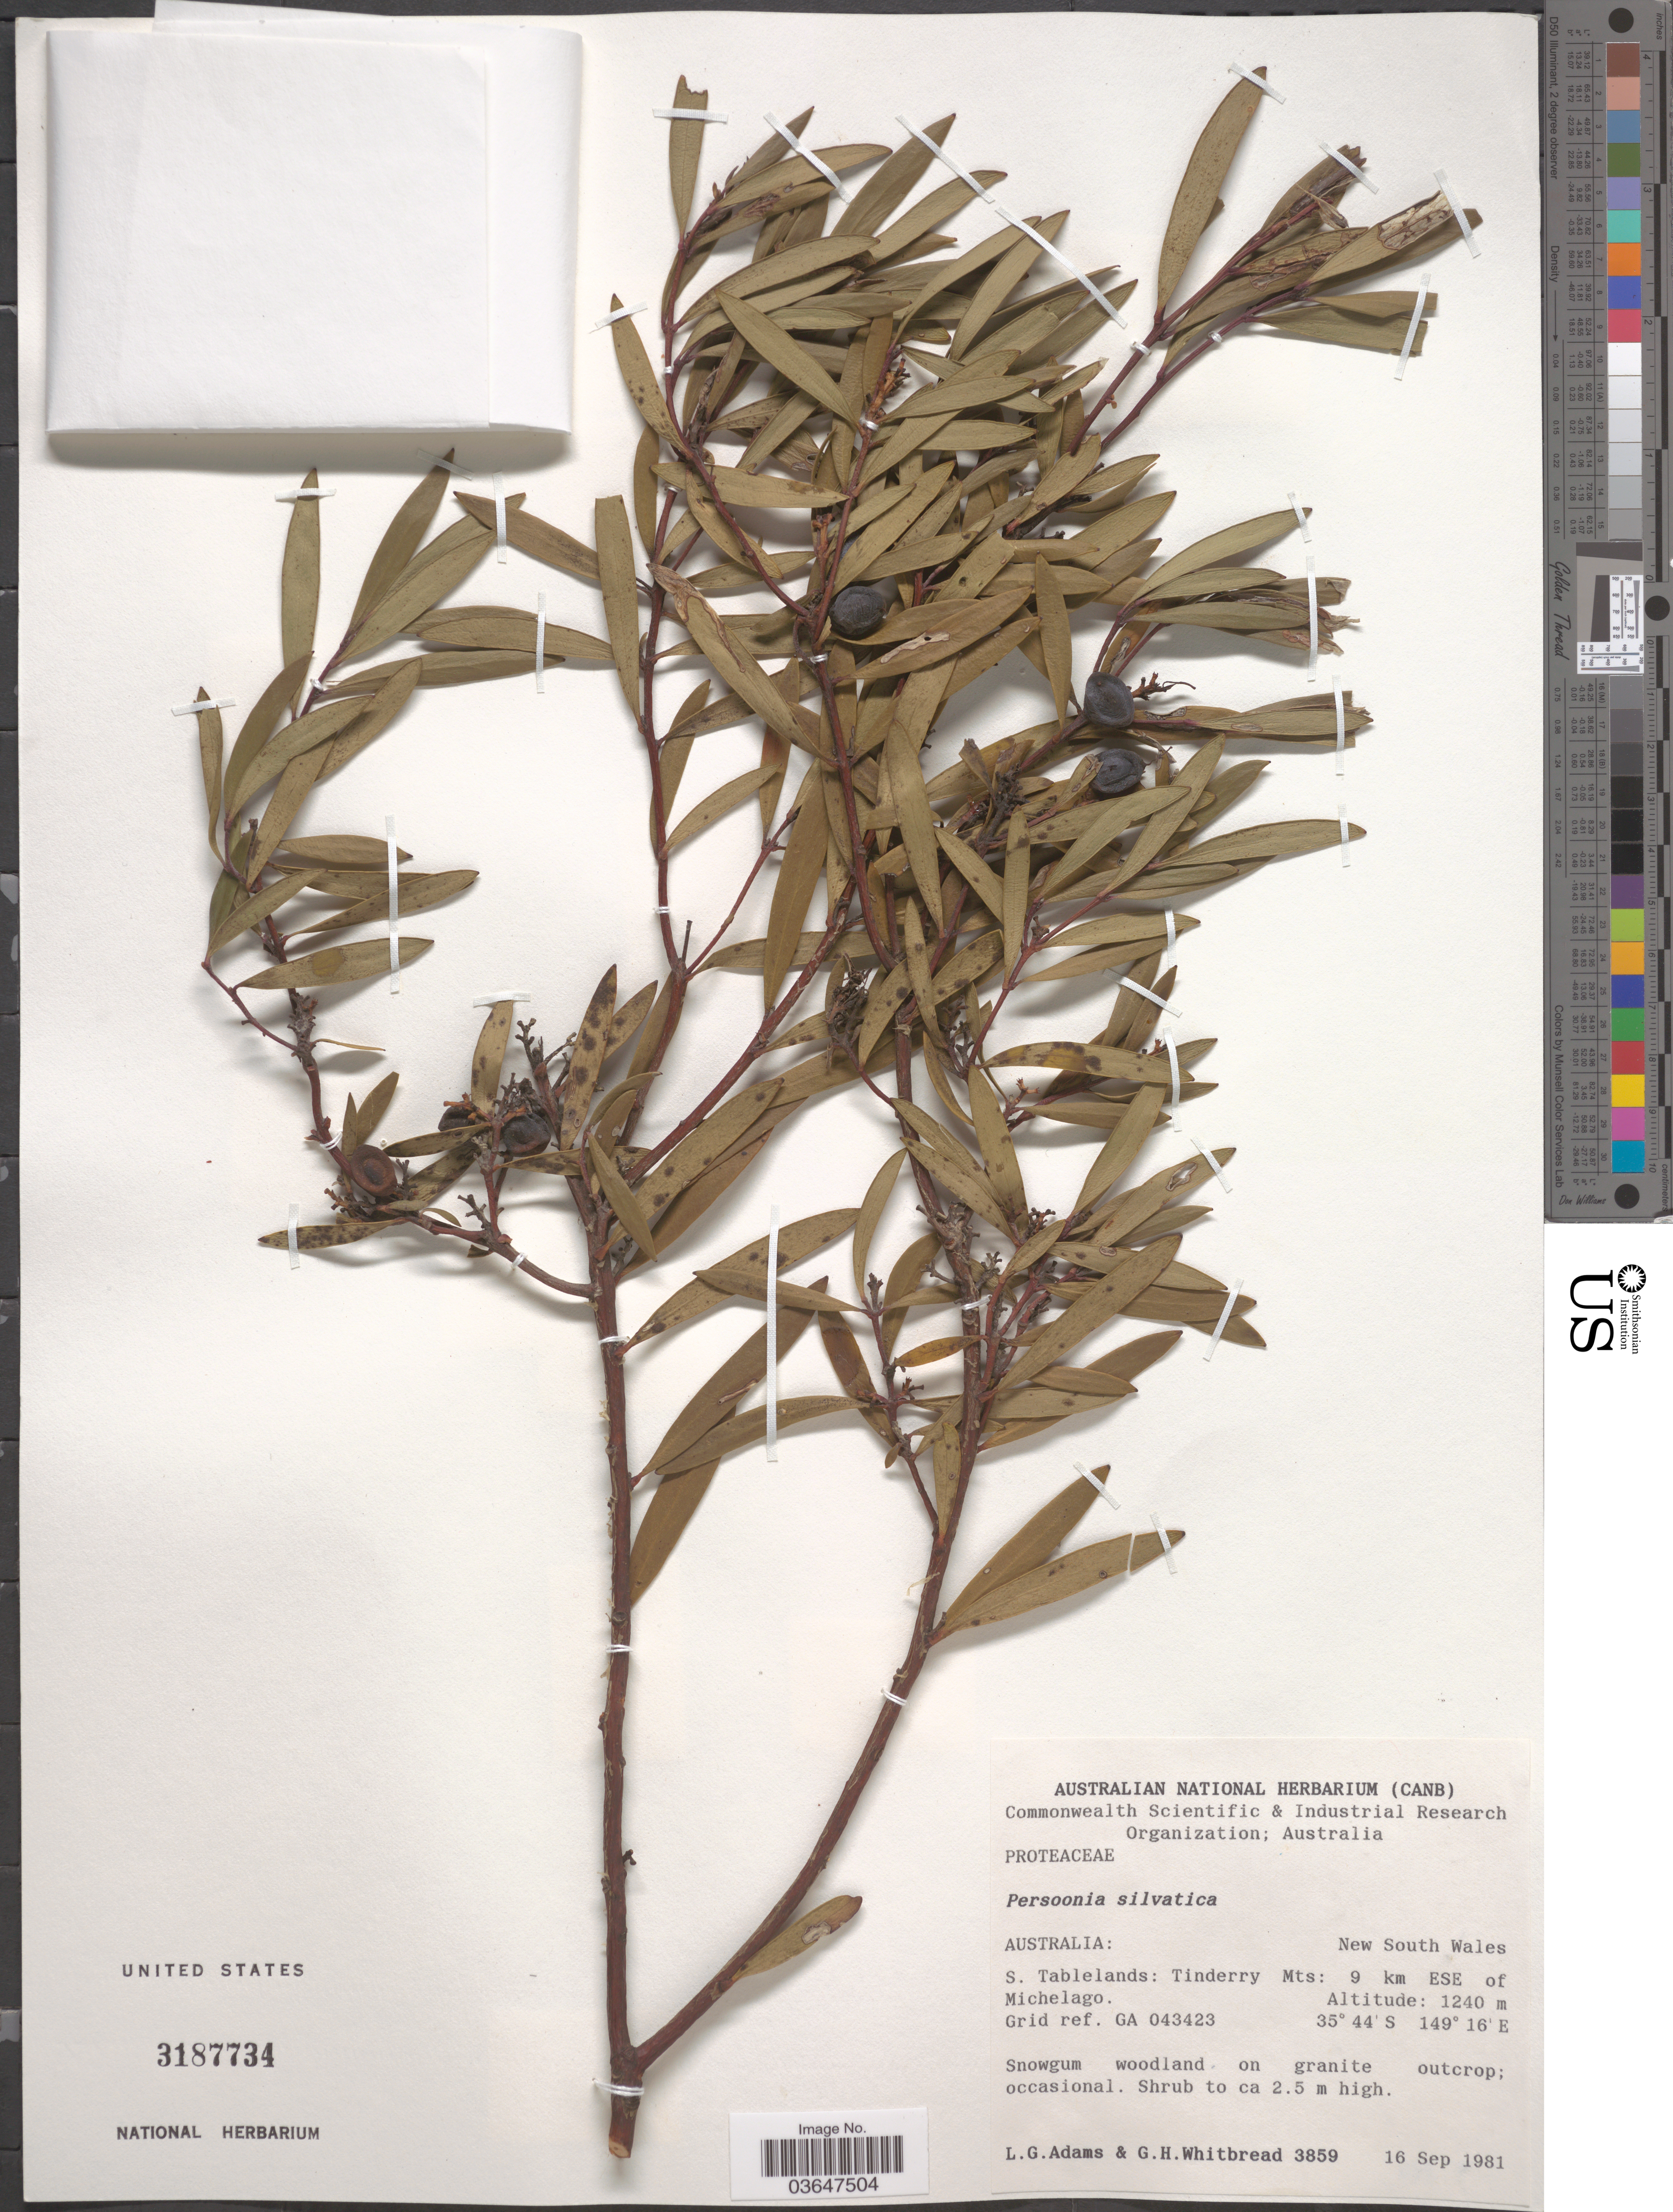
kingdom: Plantae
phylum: Tracheophyta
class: Magnoliopsida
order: Proteales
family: Proteaceae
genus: Persoonia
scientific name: Persoonia silvatica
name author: L.A.S. Johnson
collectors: L. G. Adams & G. Whitbread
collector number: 3859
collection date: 1981-09-16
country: Australia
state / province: New South Wales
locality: S. Tablelands: Tinderry Mts: 9 km ESE of Michelago. Grid ref. GA 043423.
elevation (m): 1240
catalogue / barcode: US 3187734